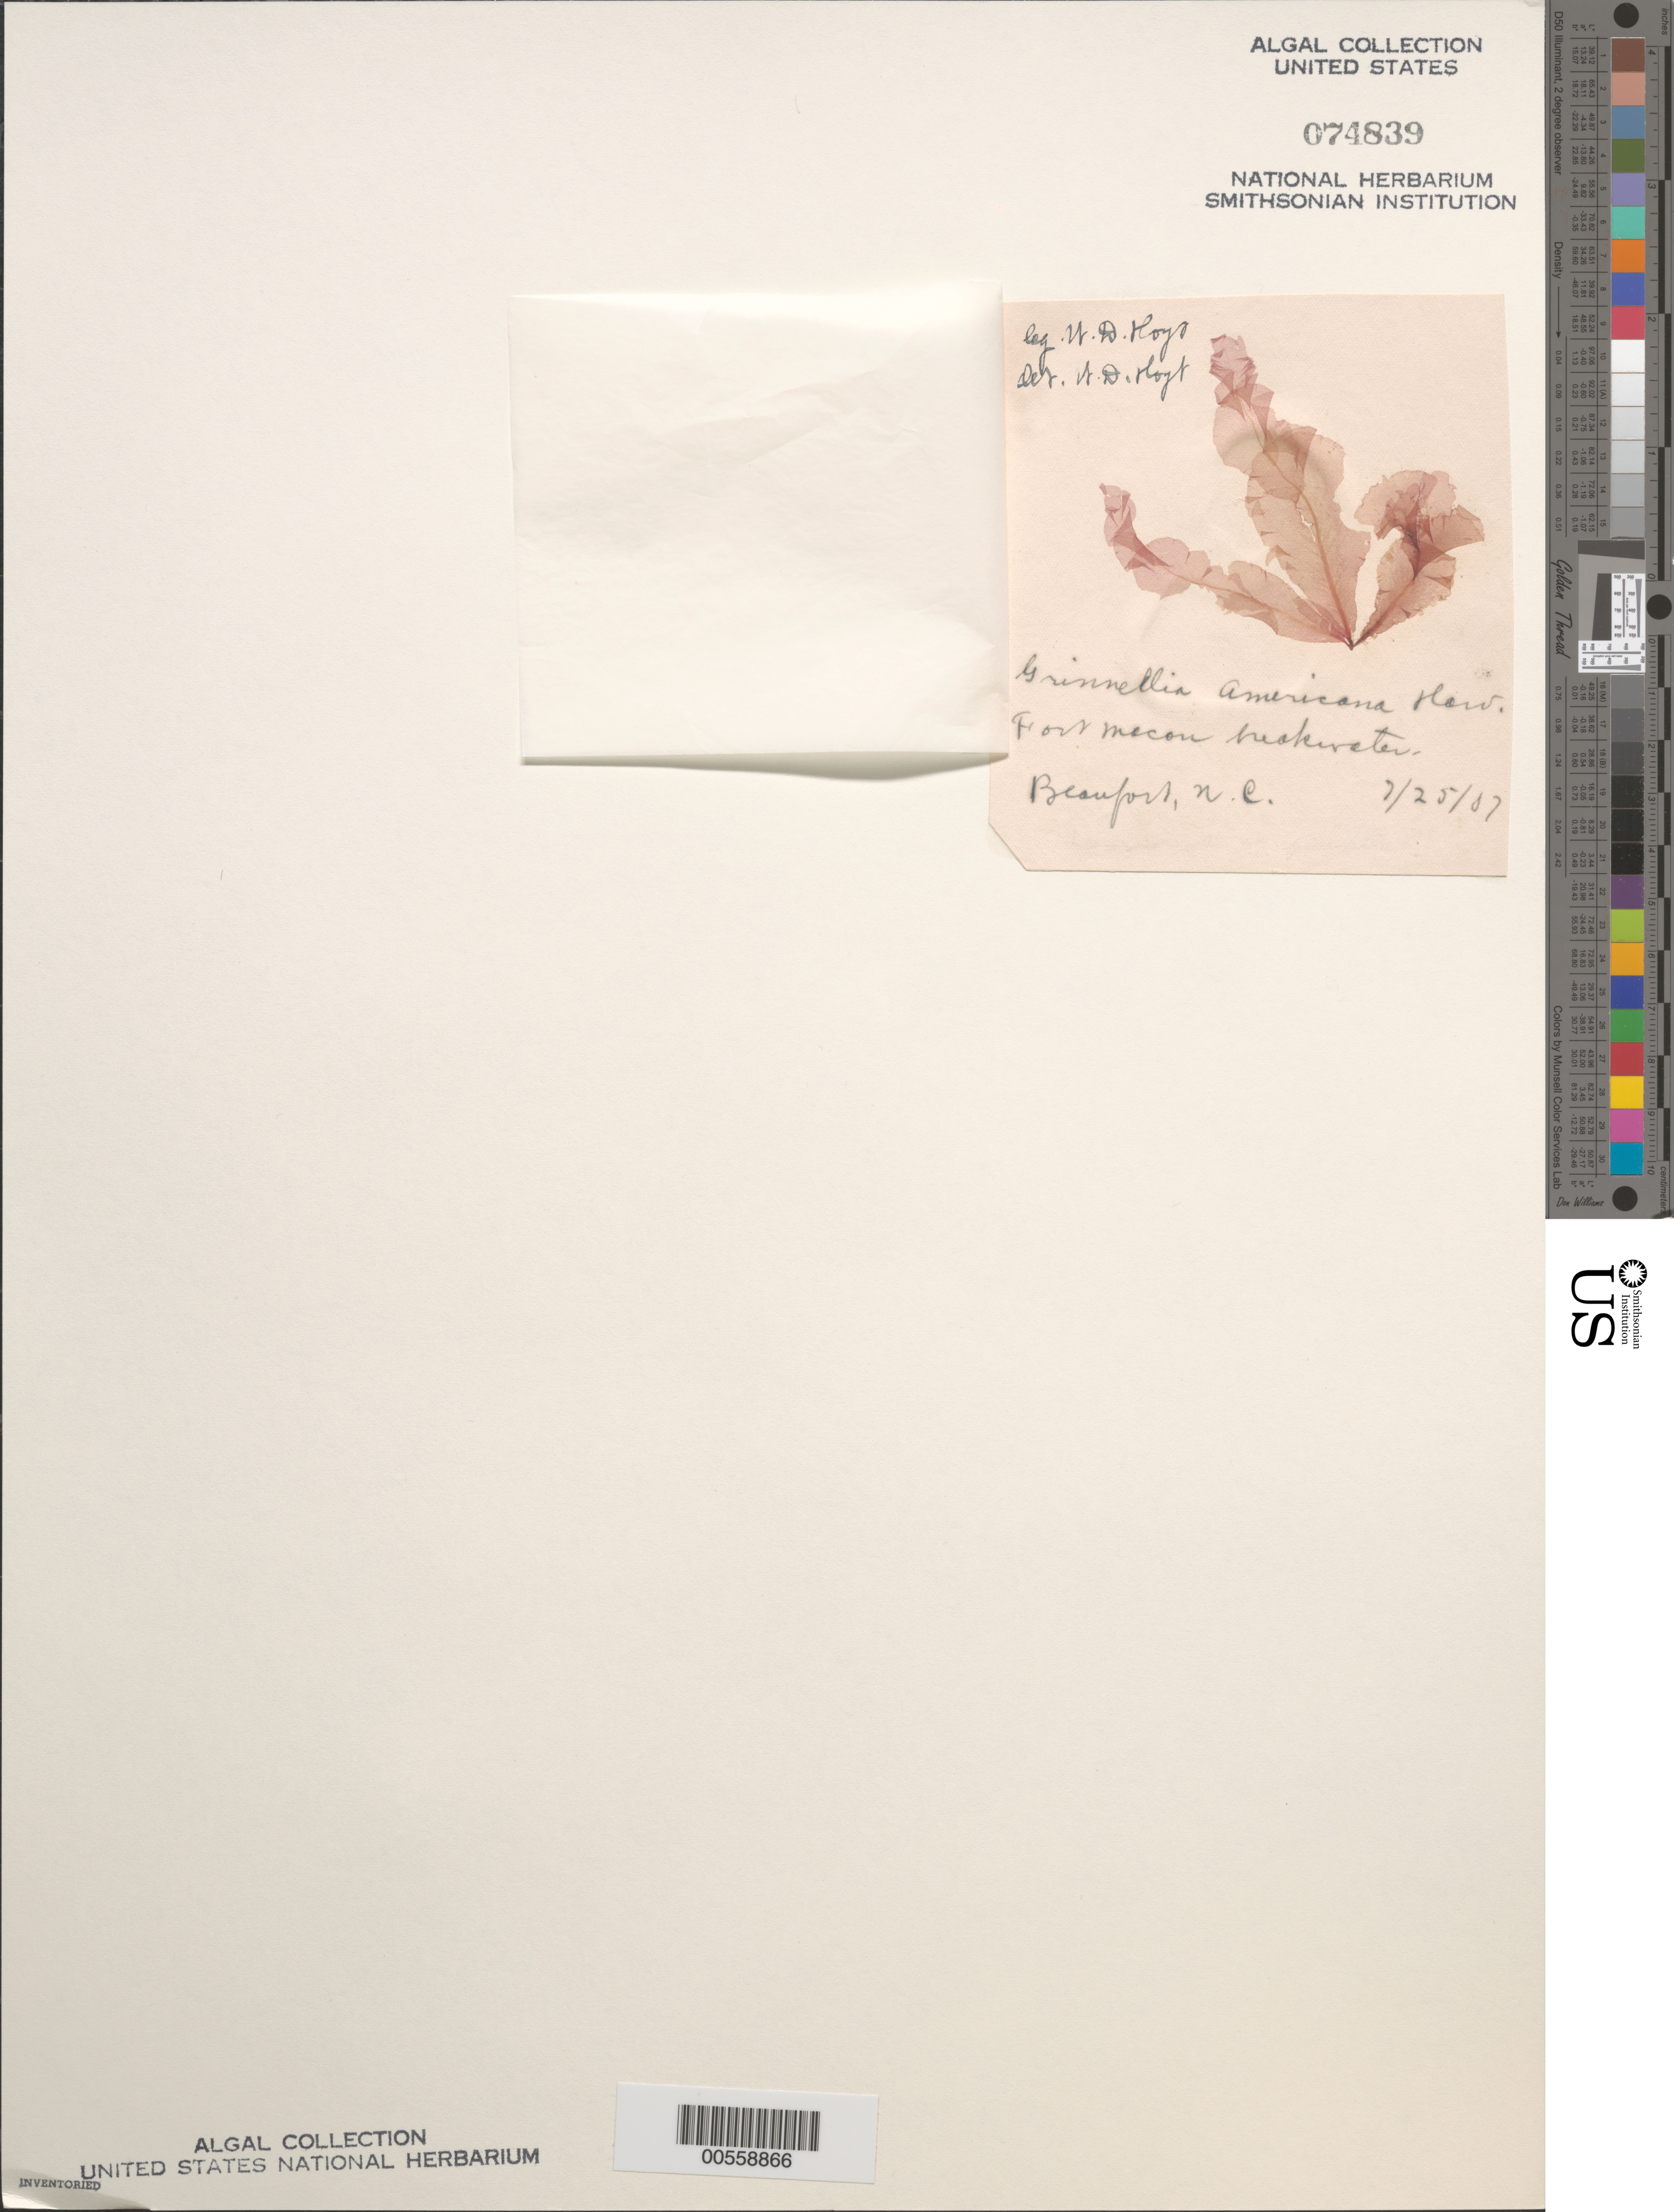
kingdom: Plantae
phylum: Rhodophyta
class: Florideophyceae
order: Ceramiales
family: Delesseriaceae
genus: Grinnellia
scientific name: Grinnellia americana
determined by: Hoyt, W. D.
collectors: W. D. Hoyt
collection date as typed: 25 Jul 1907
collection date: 1907-07-25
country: United States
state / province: North Carolina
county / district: Carteret County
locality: Beaufort, Fort Macon breakwater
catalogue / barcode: US 74839